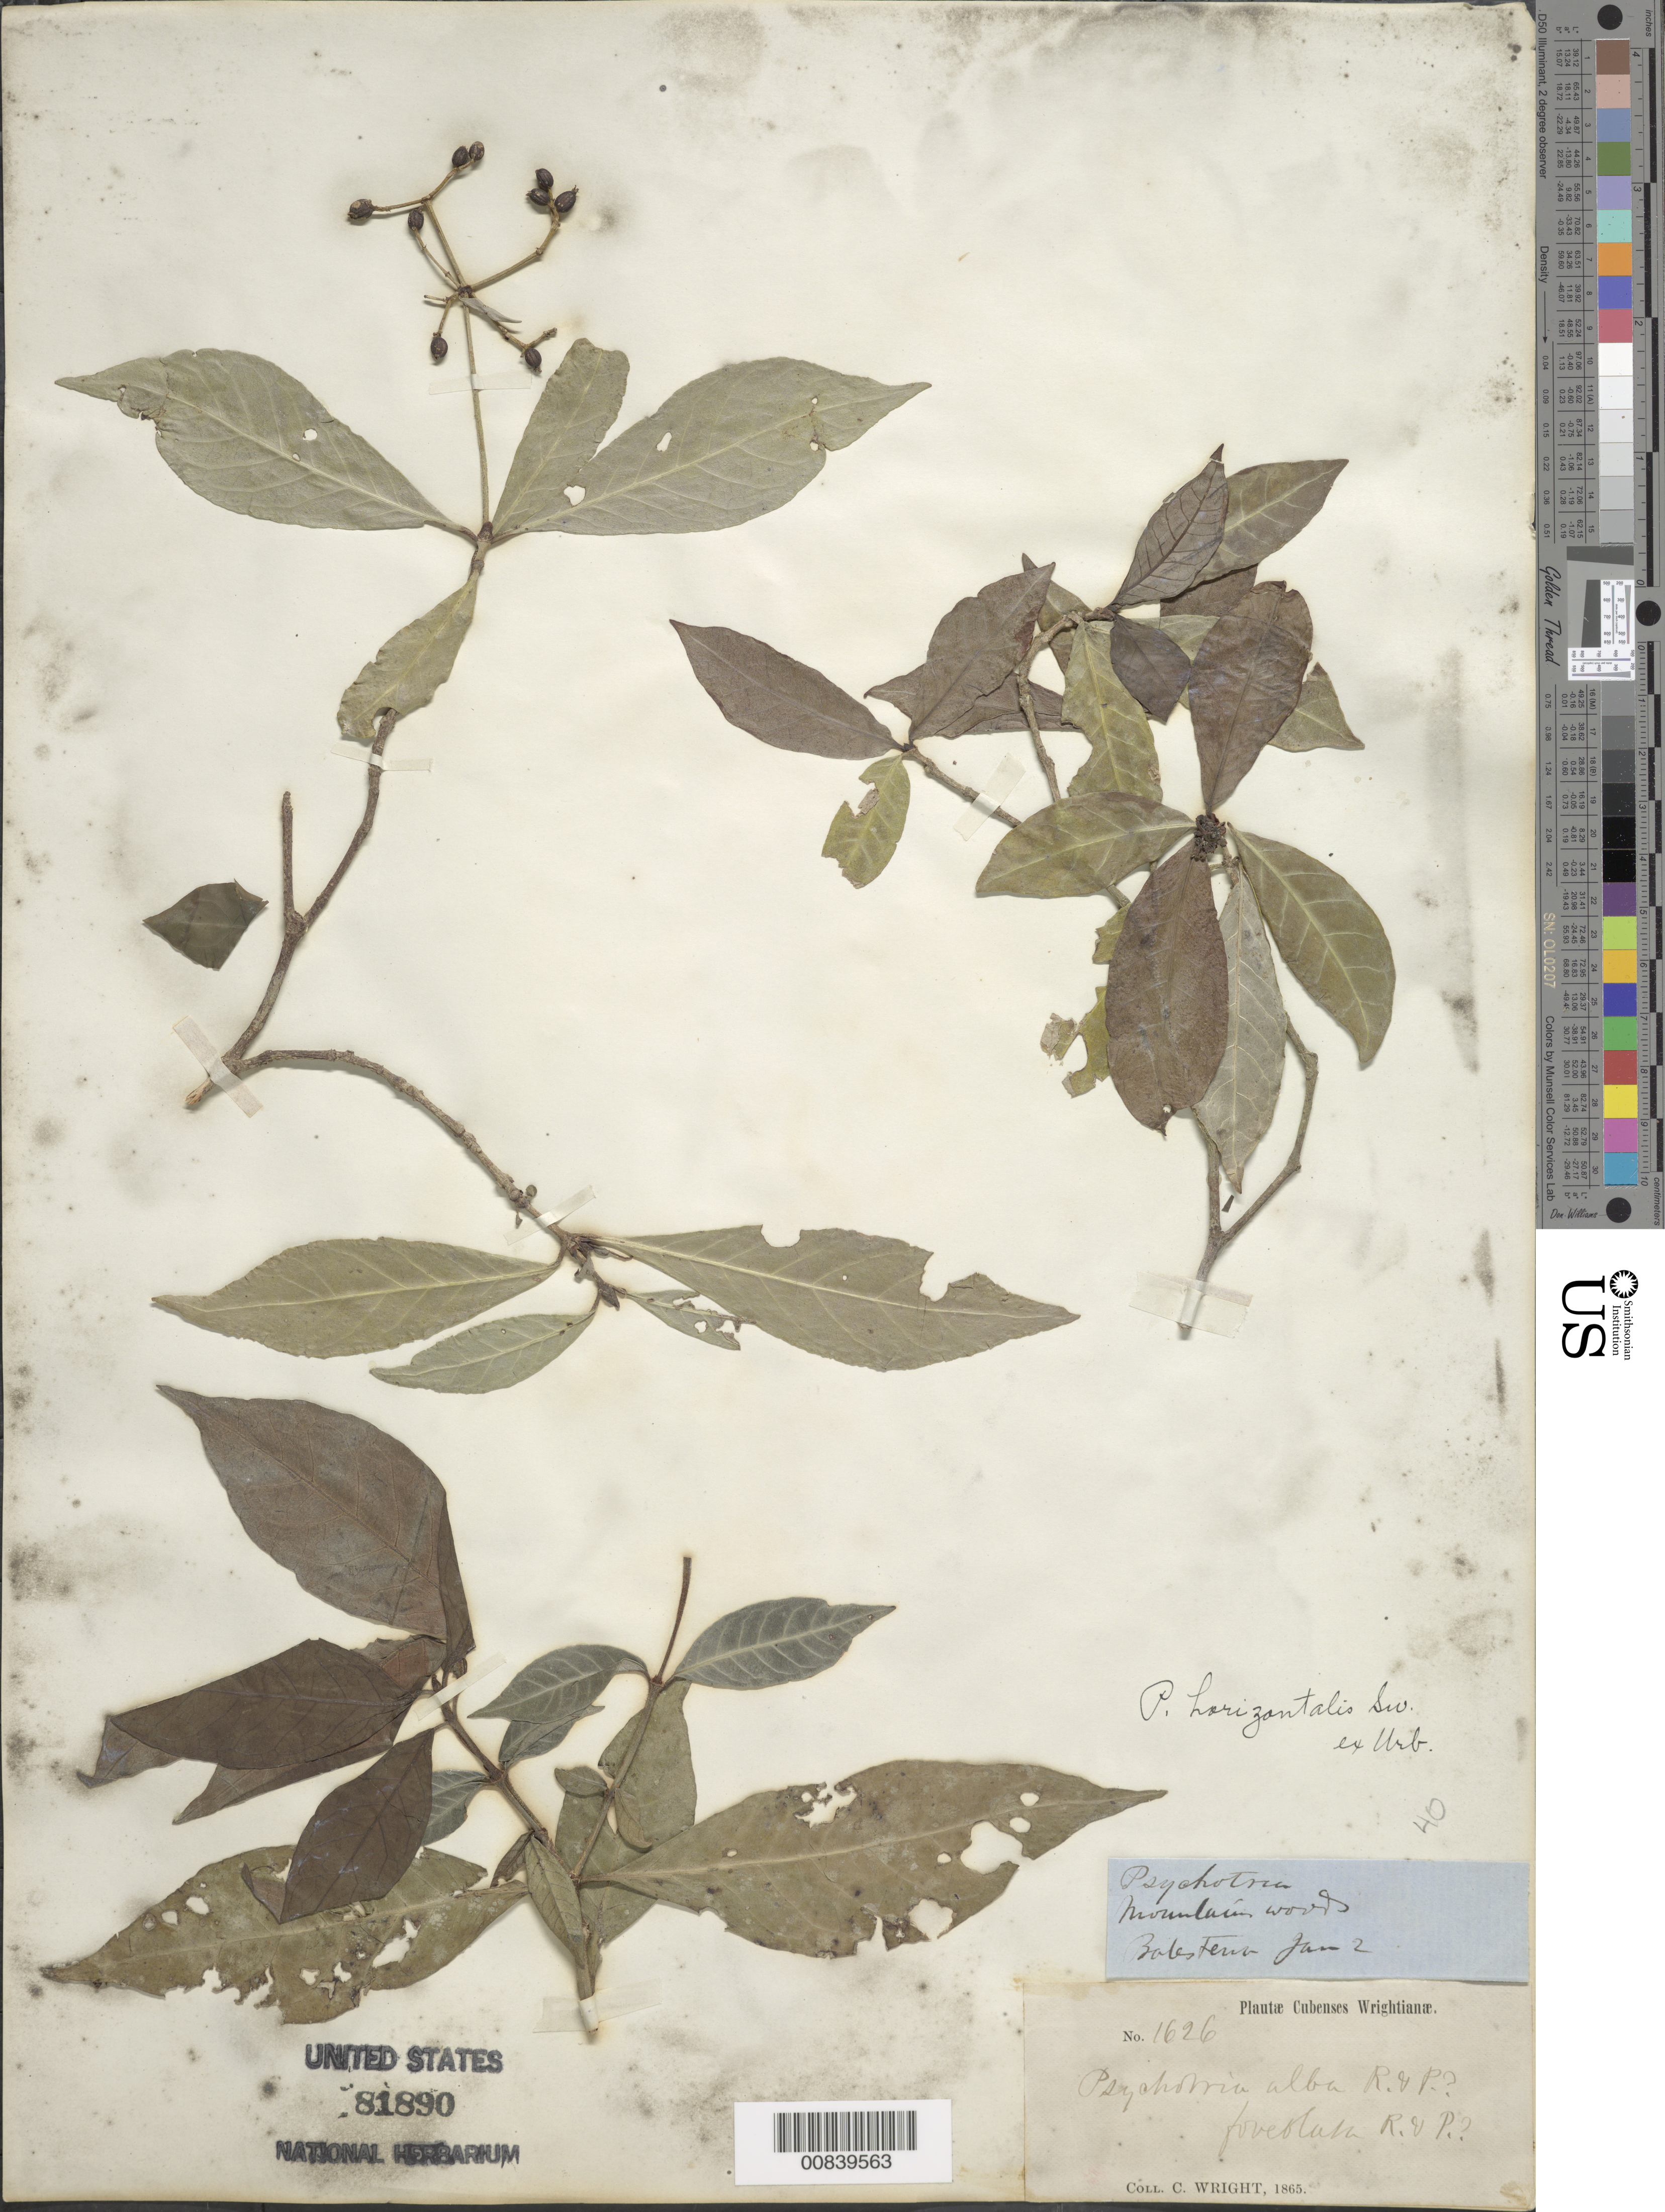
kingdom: Plantae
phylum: Tracheophyta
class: Magnoliopsida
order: Gentianales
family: Rubiaceae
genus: Psychotria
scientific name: Psychotria horizontalis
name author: Sw.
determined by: Urban, Ignatz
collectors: C. Wright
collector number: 1626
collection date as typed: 02 Jan 1865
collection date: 1865-01-02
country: Cuba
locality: Bales Tena (sp??)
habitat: Montane woods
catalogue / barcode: US 81890